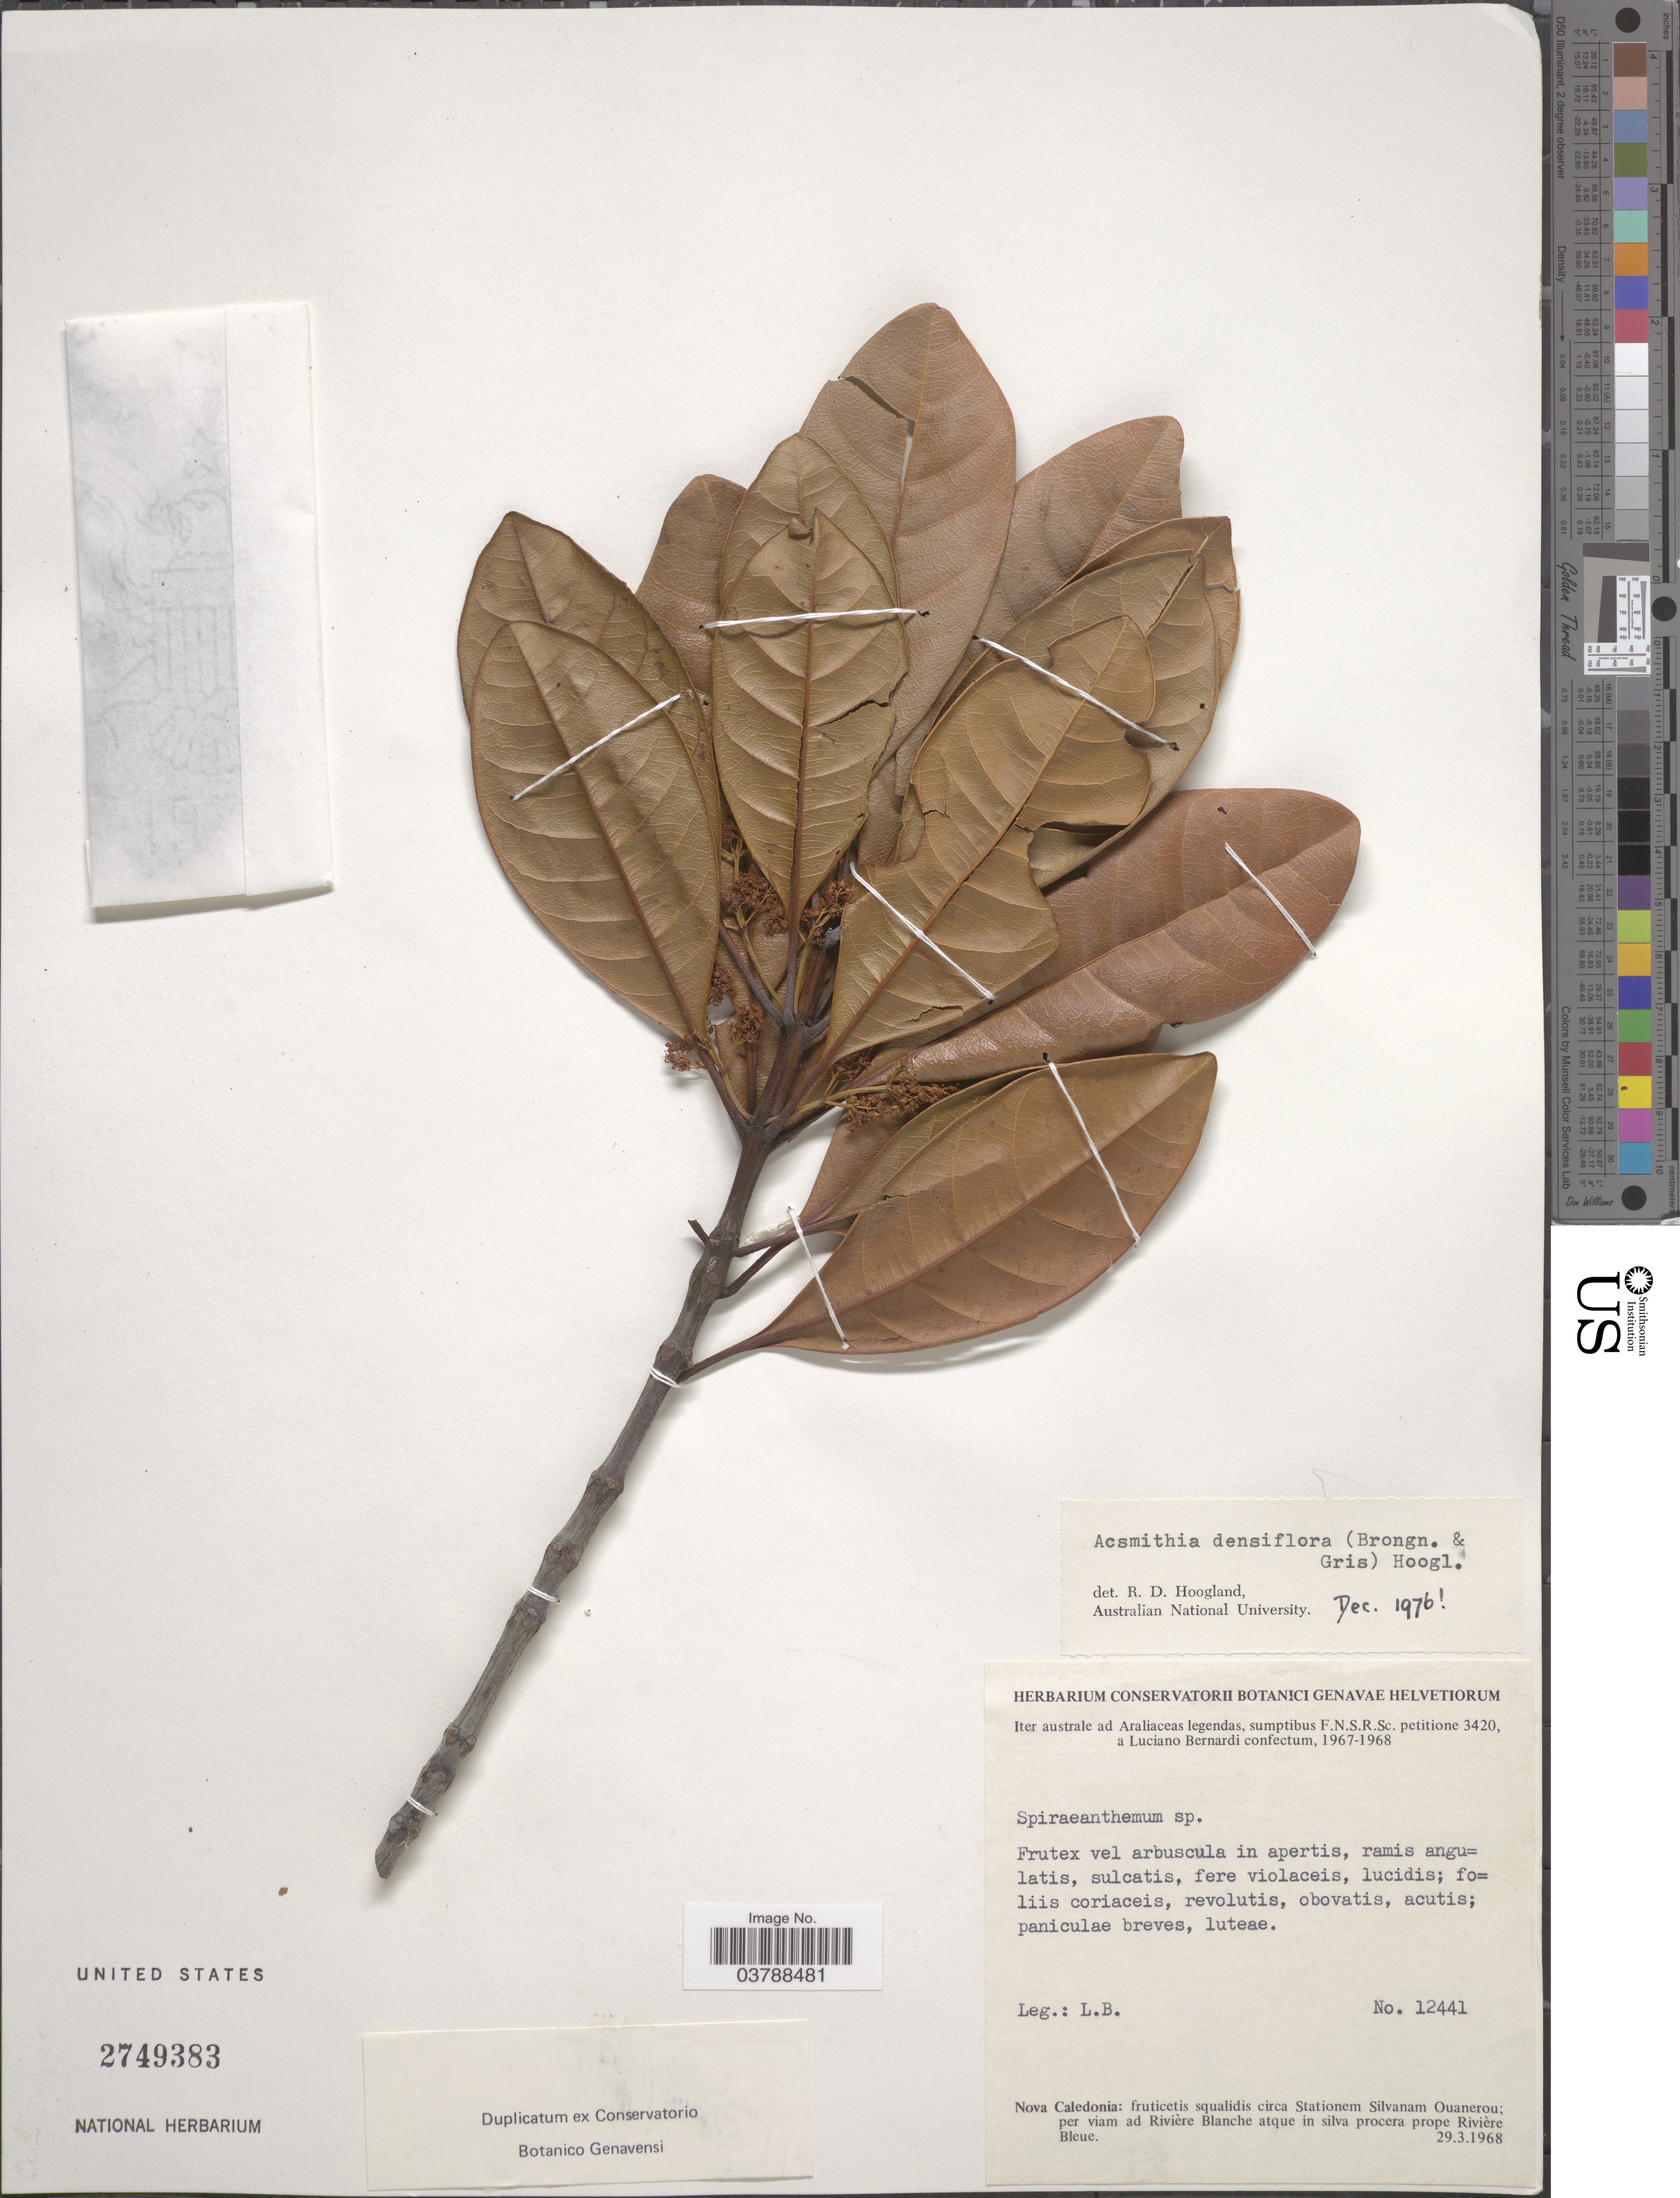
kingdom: Plantae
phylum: Tracheophyta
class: Magnoliopsida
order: Oxalidales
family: Cunoniaceae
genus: Spiraeanthemum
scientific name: Spiraeanthemum densiflorum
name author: Brongn. & Gris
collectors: L. Bernardi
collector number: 12441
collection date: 1968-03-29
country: New Caledonia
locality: Nova Caledonia: fruticetis squalidis circa Stationem Silvanam Ouanerou; per viam ad Rivière, Blanche atque in silva procera prope Rivière Bleue.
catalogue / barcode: US 2749383